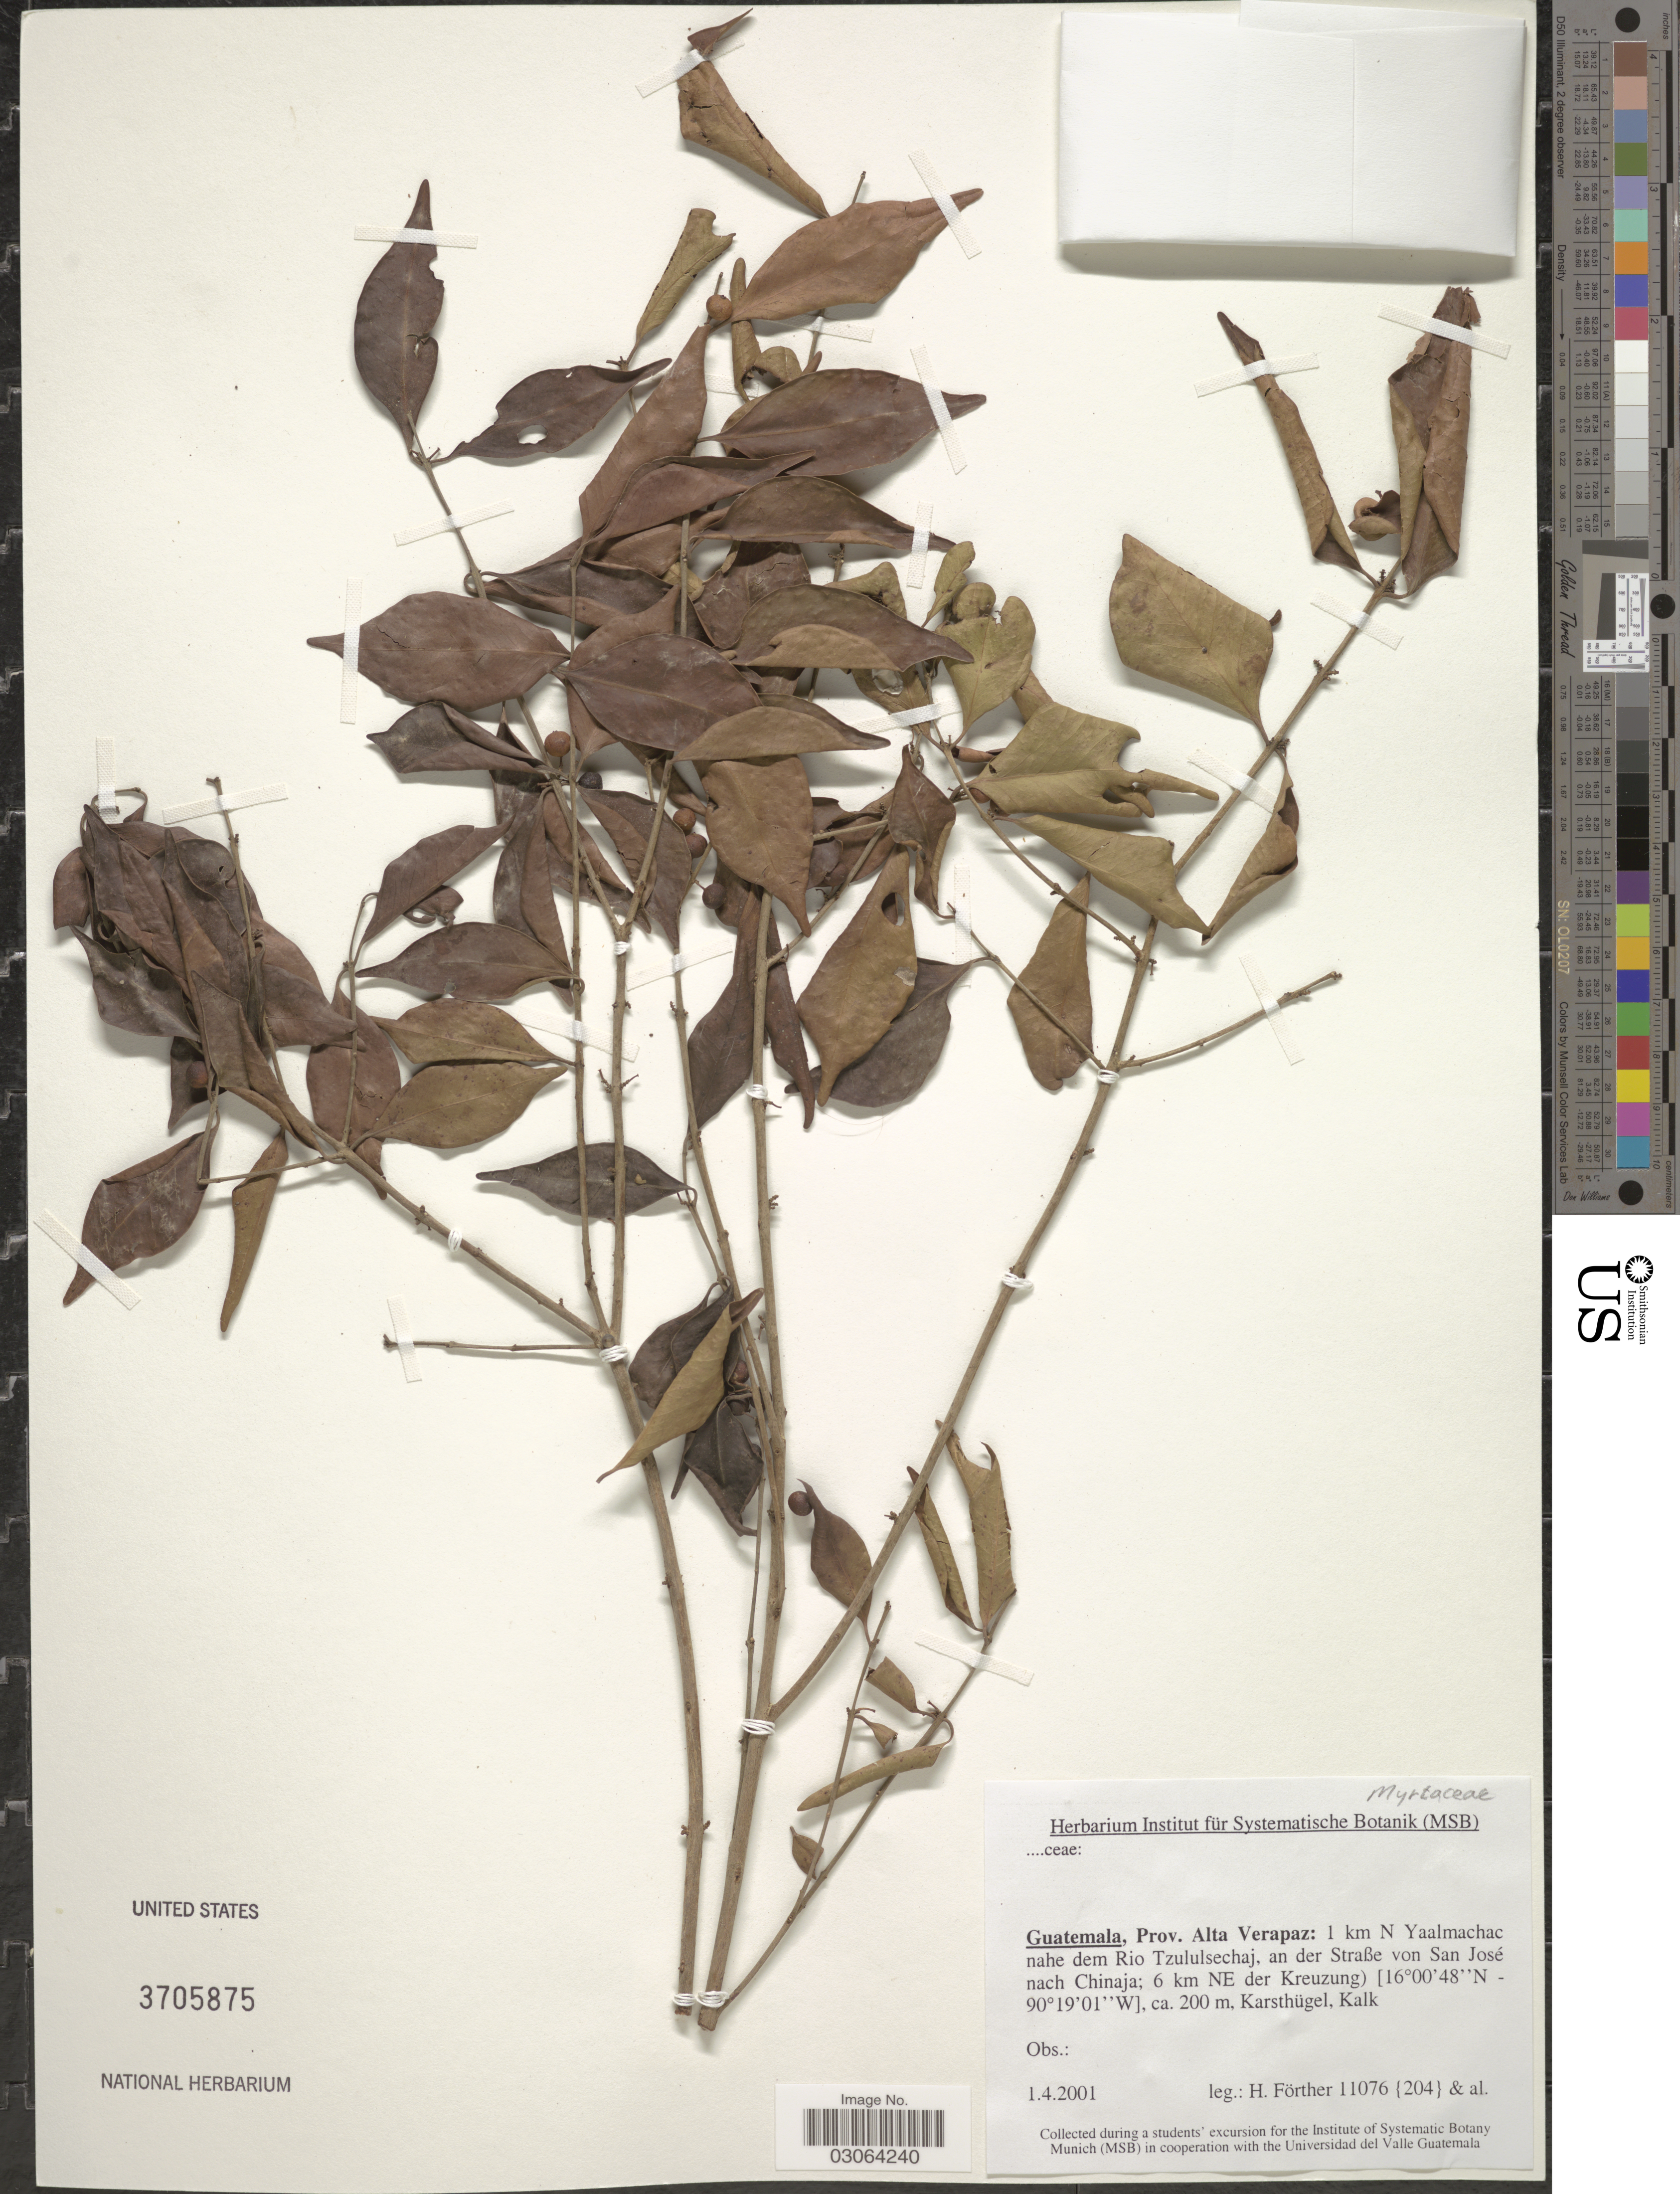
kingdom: Plantae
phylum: Tracheophyta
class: Magnoliopsida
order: Myrtales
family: Myrtaceae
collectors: H. Förther & et al.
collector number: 11076 {204}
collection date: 2001-04-01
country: Guatemala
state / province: Alta Verapaz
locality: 1 km N Yaalmachac nahe dem Rio Tzululsechaj, an der straße von San José nach Chinaja; 6 km NE der Kreuzung.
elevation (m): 200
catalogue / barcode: US 3705875